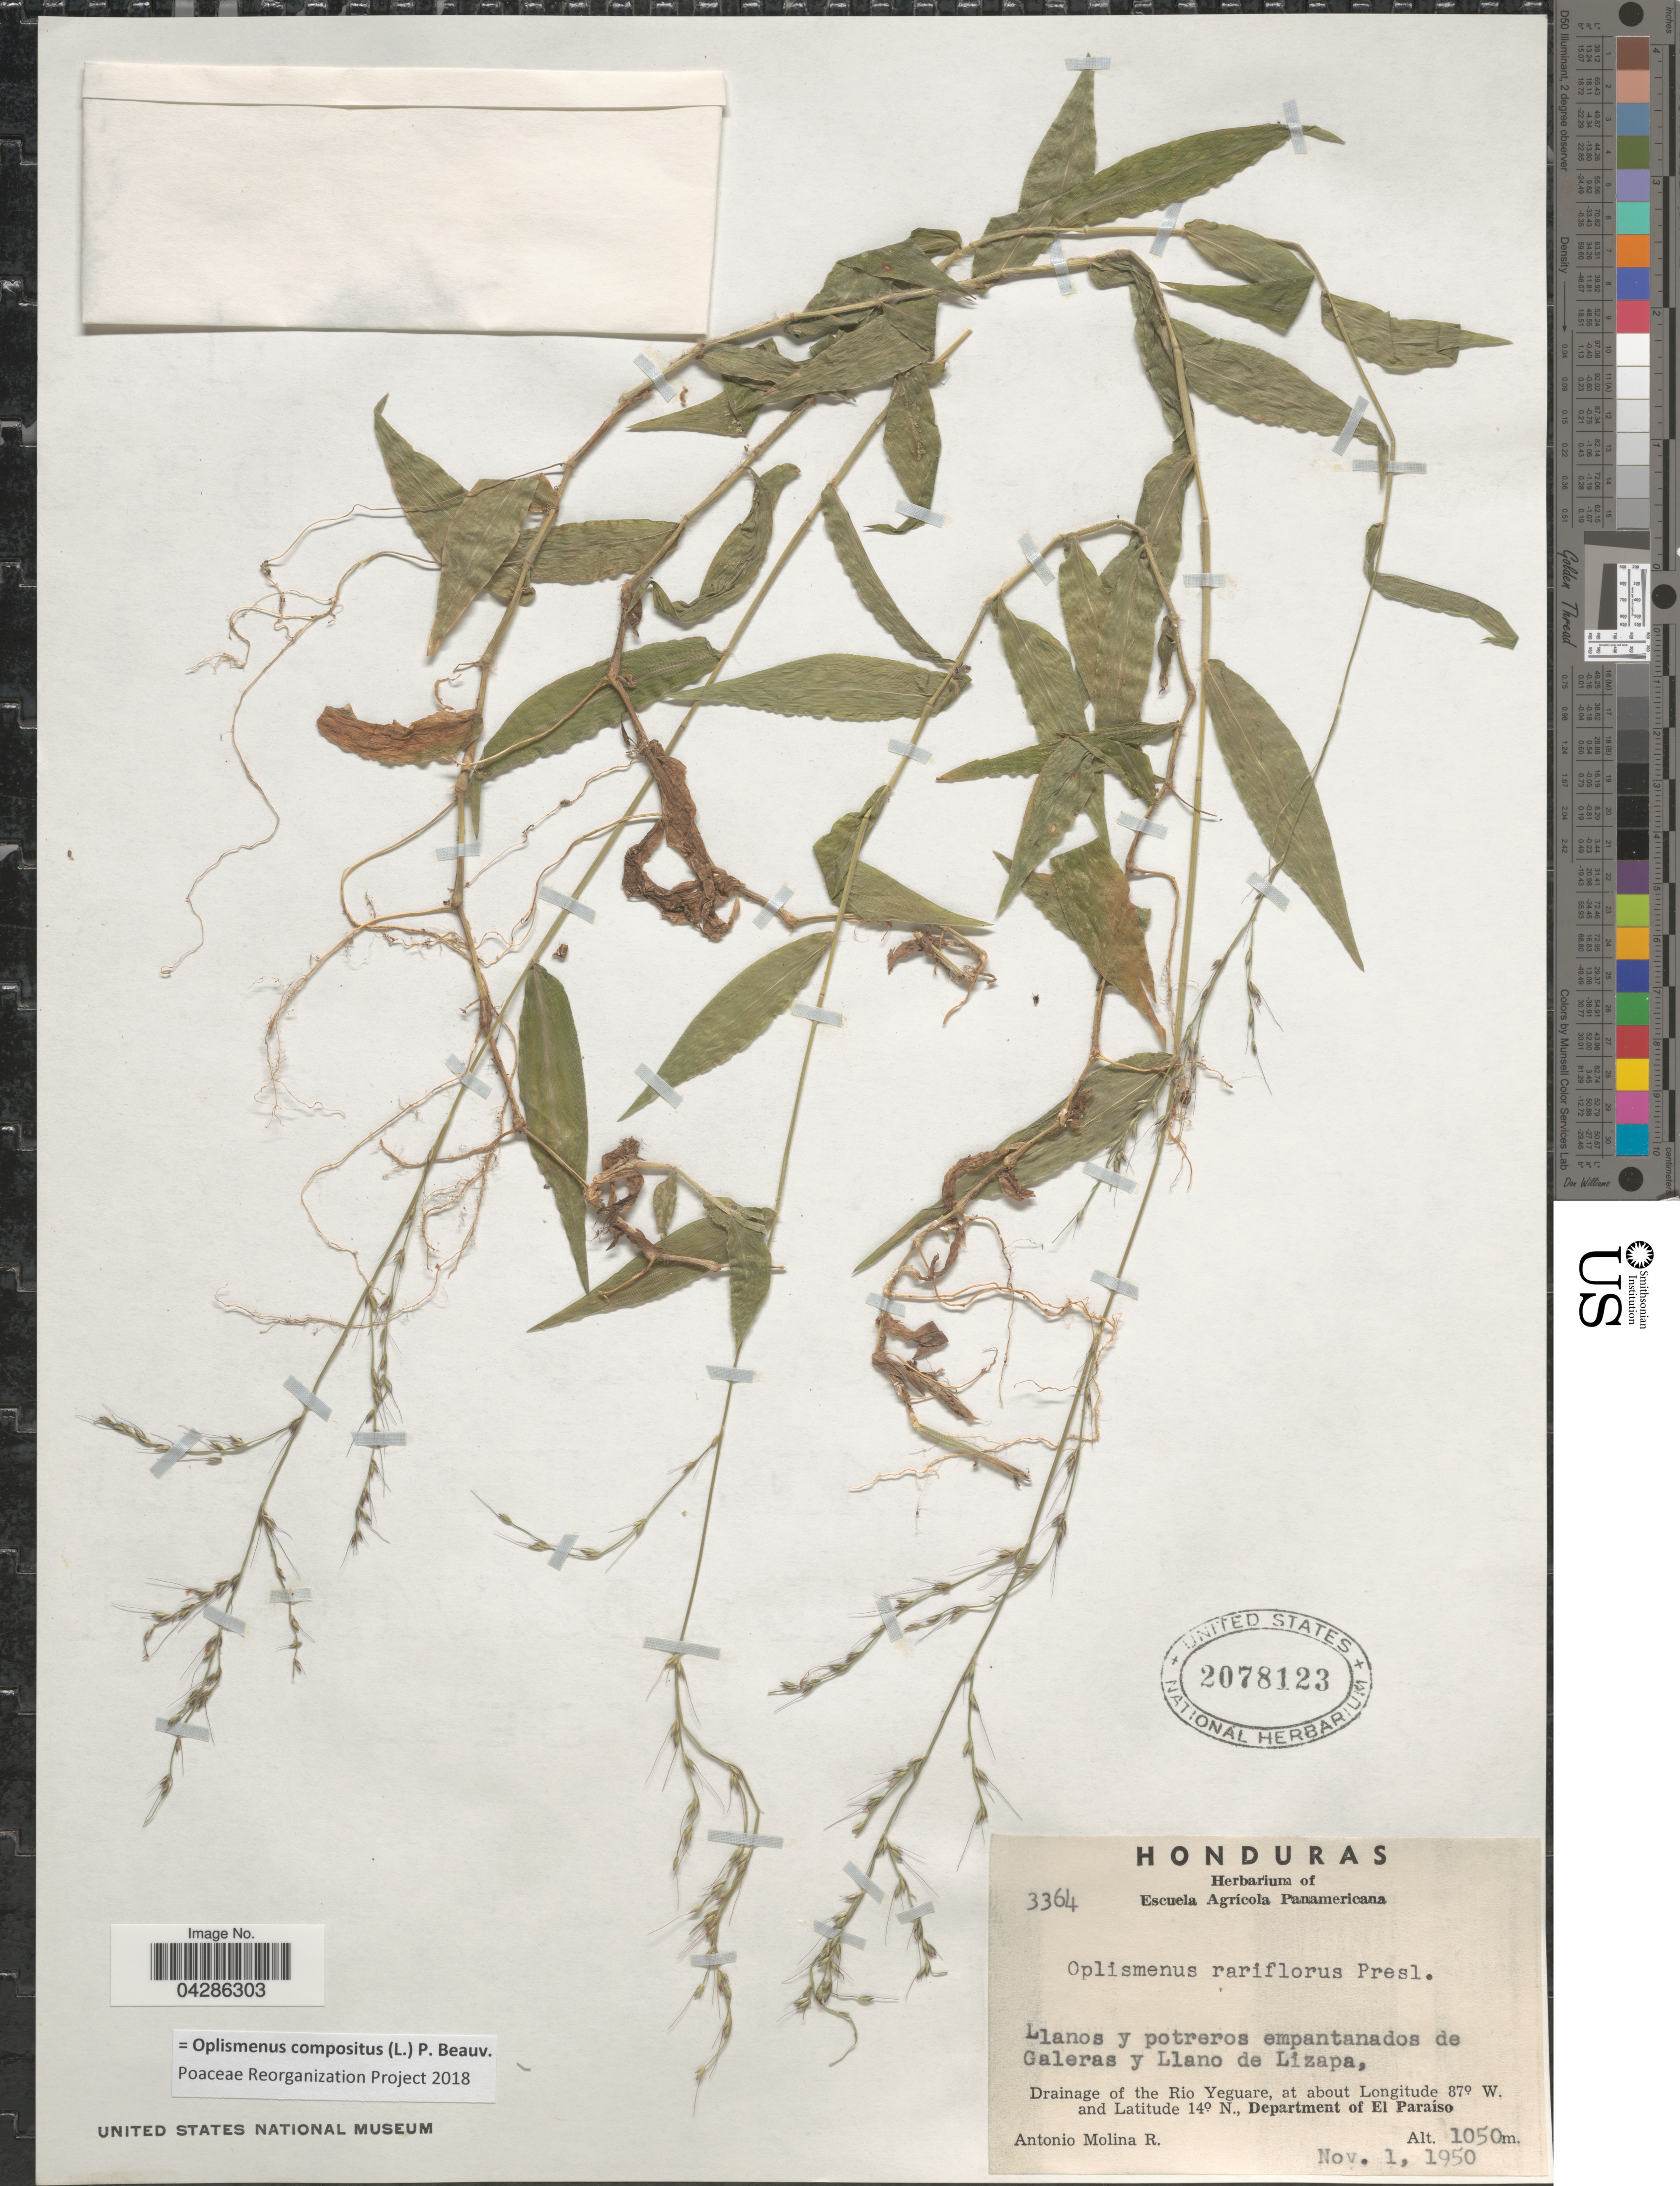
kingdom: Plantae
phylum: Tracheophyta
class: Liliopsida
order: Poales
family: Poaceae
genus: Oplismenus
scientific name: Oplismenus compositus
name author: (L.) P. Beauv.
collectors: A. Molina R.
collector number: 3364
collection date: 1950-11-01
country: Honduras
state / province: El Paraiso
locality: Llanos y potreros empantanados de Galeras y Llano de Lizapa, Drainage of the Rio Yeguare, Department of El Paraíso.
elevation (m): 1050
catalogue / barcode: US 2078123